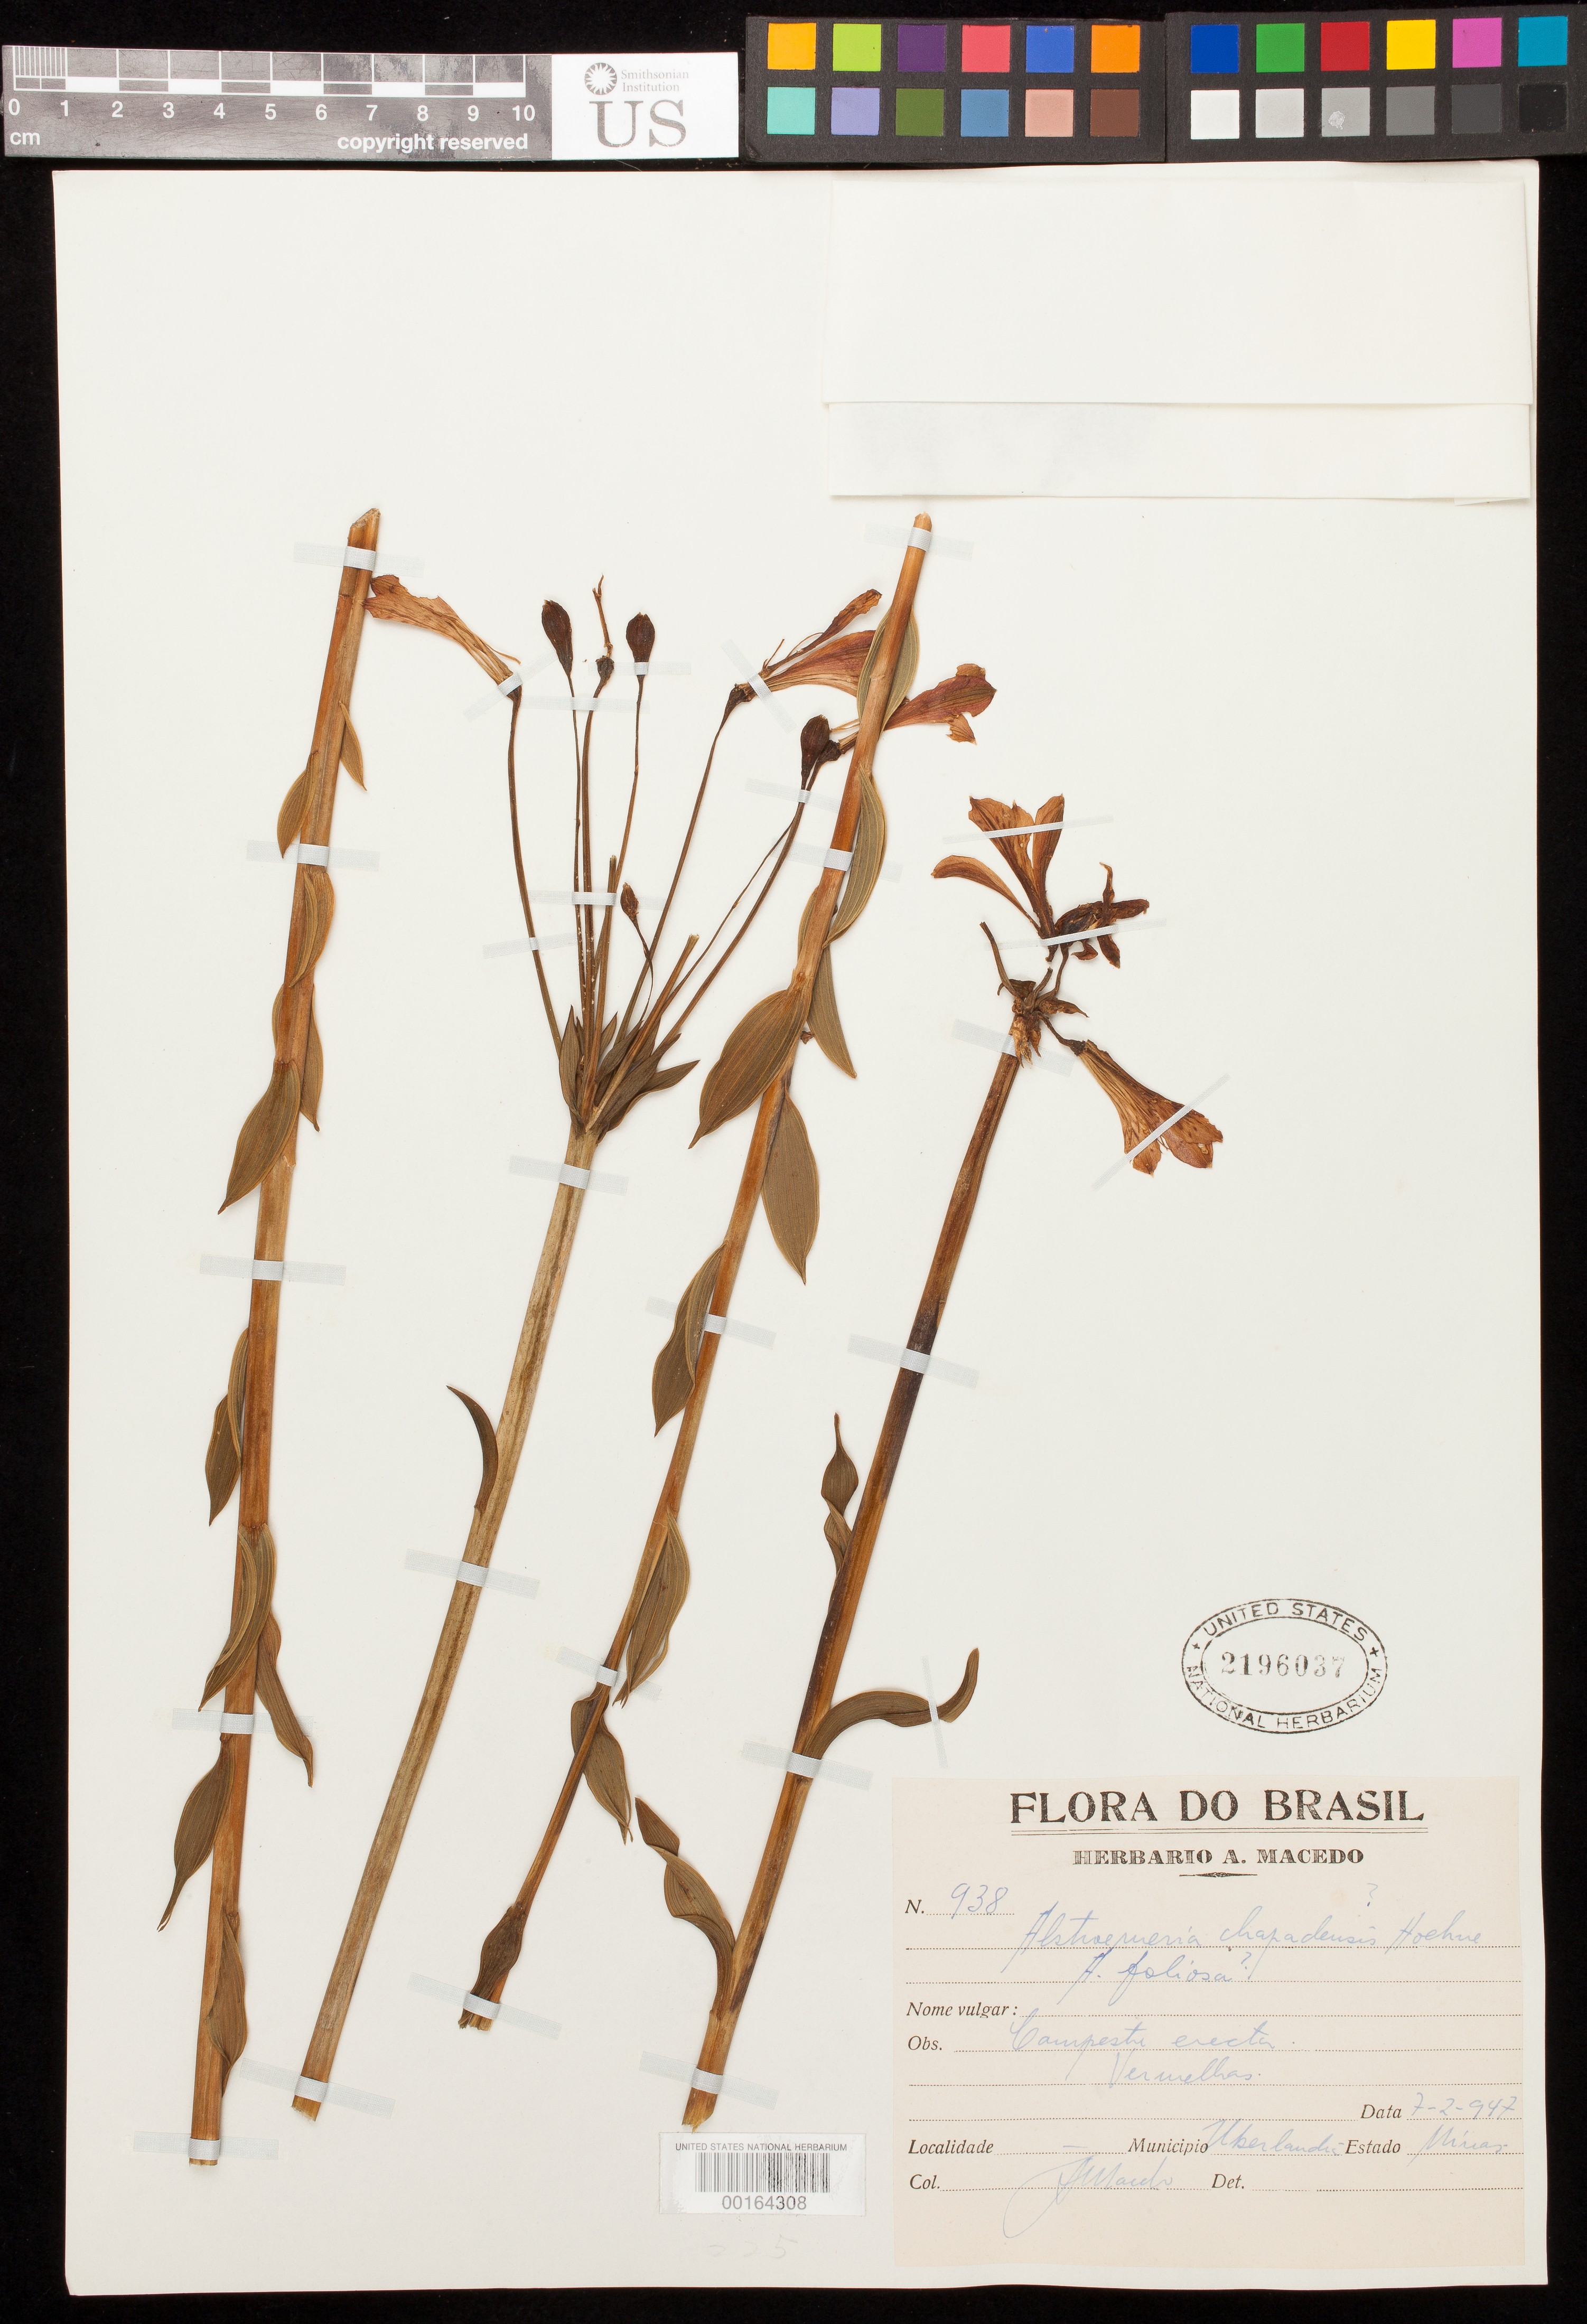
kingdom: Plantae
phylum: Tracheophyta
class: Liliopsida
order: Liliales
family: Alstroemeriaceae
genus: Alstroemeria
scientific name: Alstroemeria chapadensis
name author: Hoehne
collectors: A. Macedo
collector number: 938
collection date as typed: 07 Feb 1947 or 02 Jul 1947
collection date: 1947-02-07 or 1947-07-02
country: Brazil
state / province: Minas Gerais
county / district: Uberlândia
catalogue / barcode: US 2196037